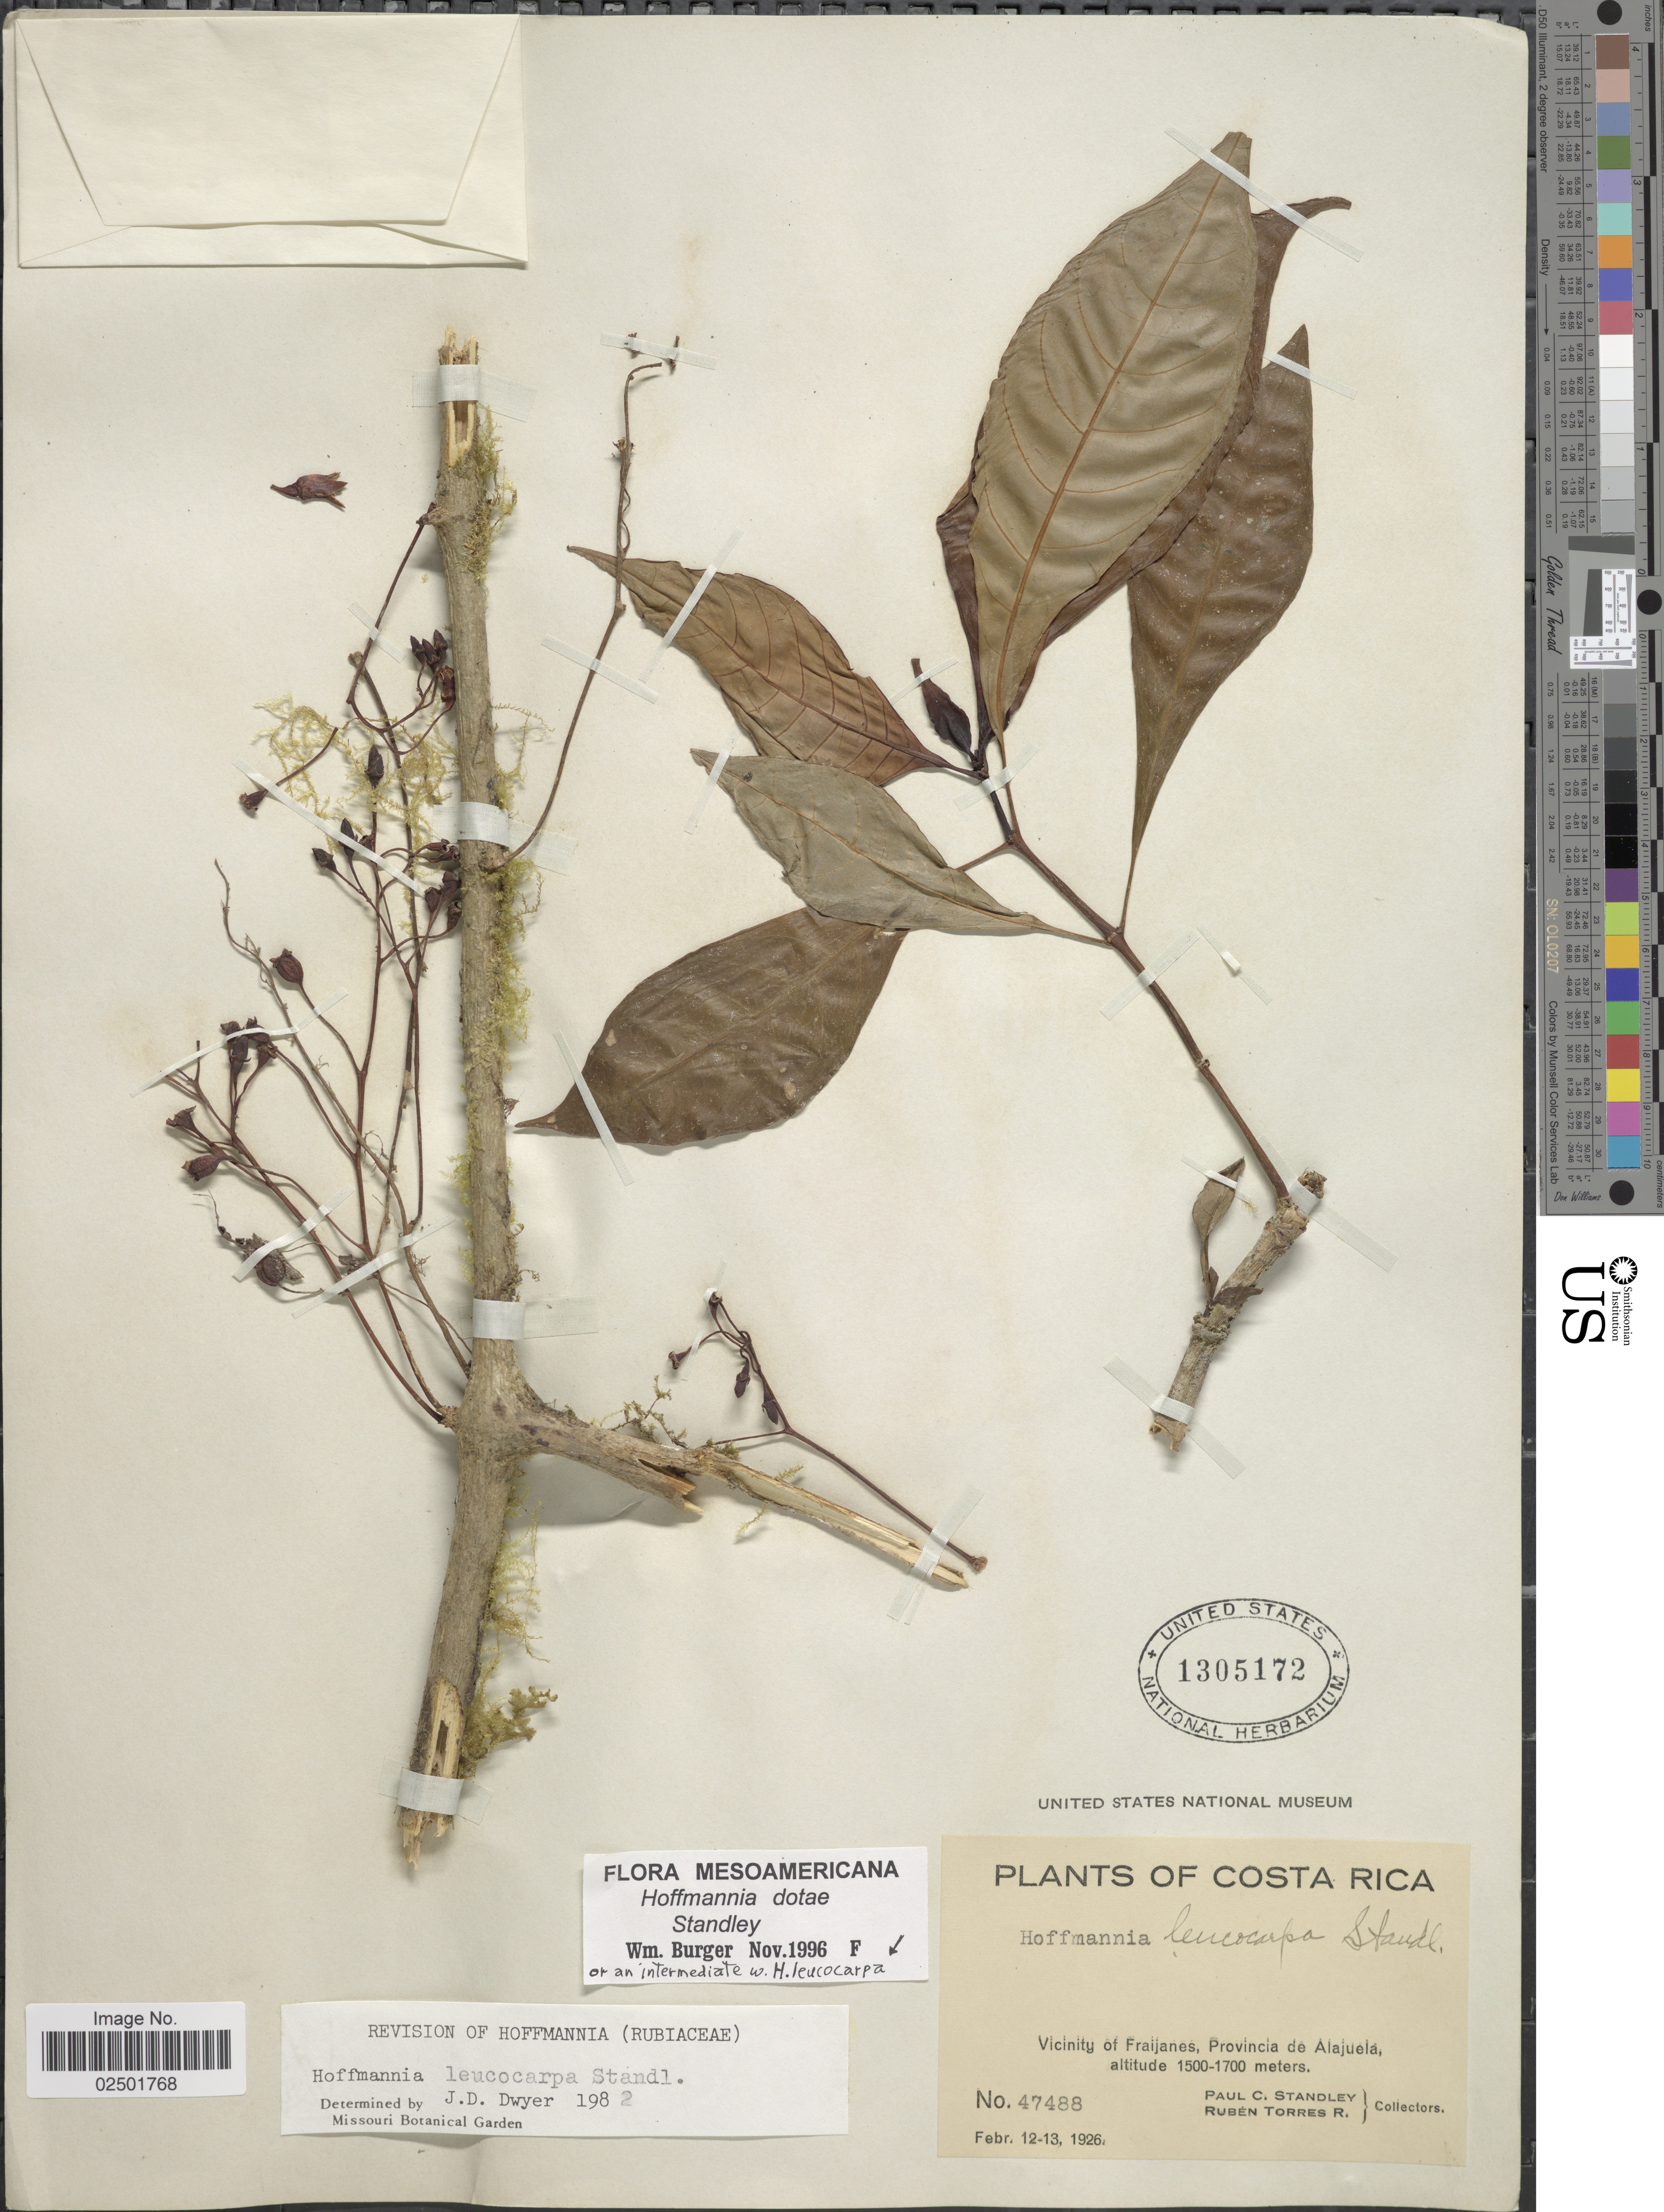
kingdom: Plantae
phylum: Tracheophyta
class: Magnoliopsida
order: Gentianales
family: Rubiaceae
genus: Hoffmannia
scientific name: Hoffmannia leucocarpa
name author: Standl.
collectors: P. C. Standley & R. Torres Rojas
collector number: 47488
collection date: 1926-02-12/1926-02-13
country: Costa Rica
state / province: Alajuela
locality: Vicinity of Fraijanes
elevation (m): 1500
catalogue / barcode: US 1305172